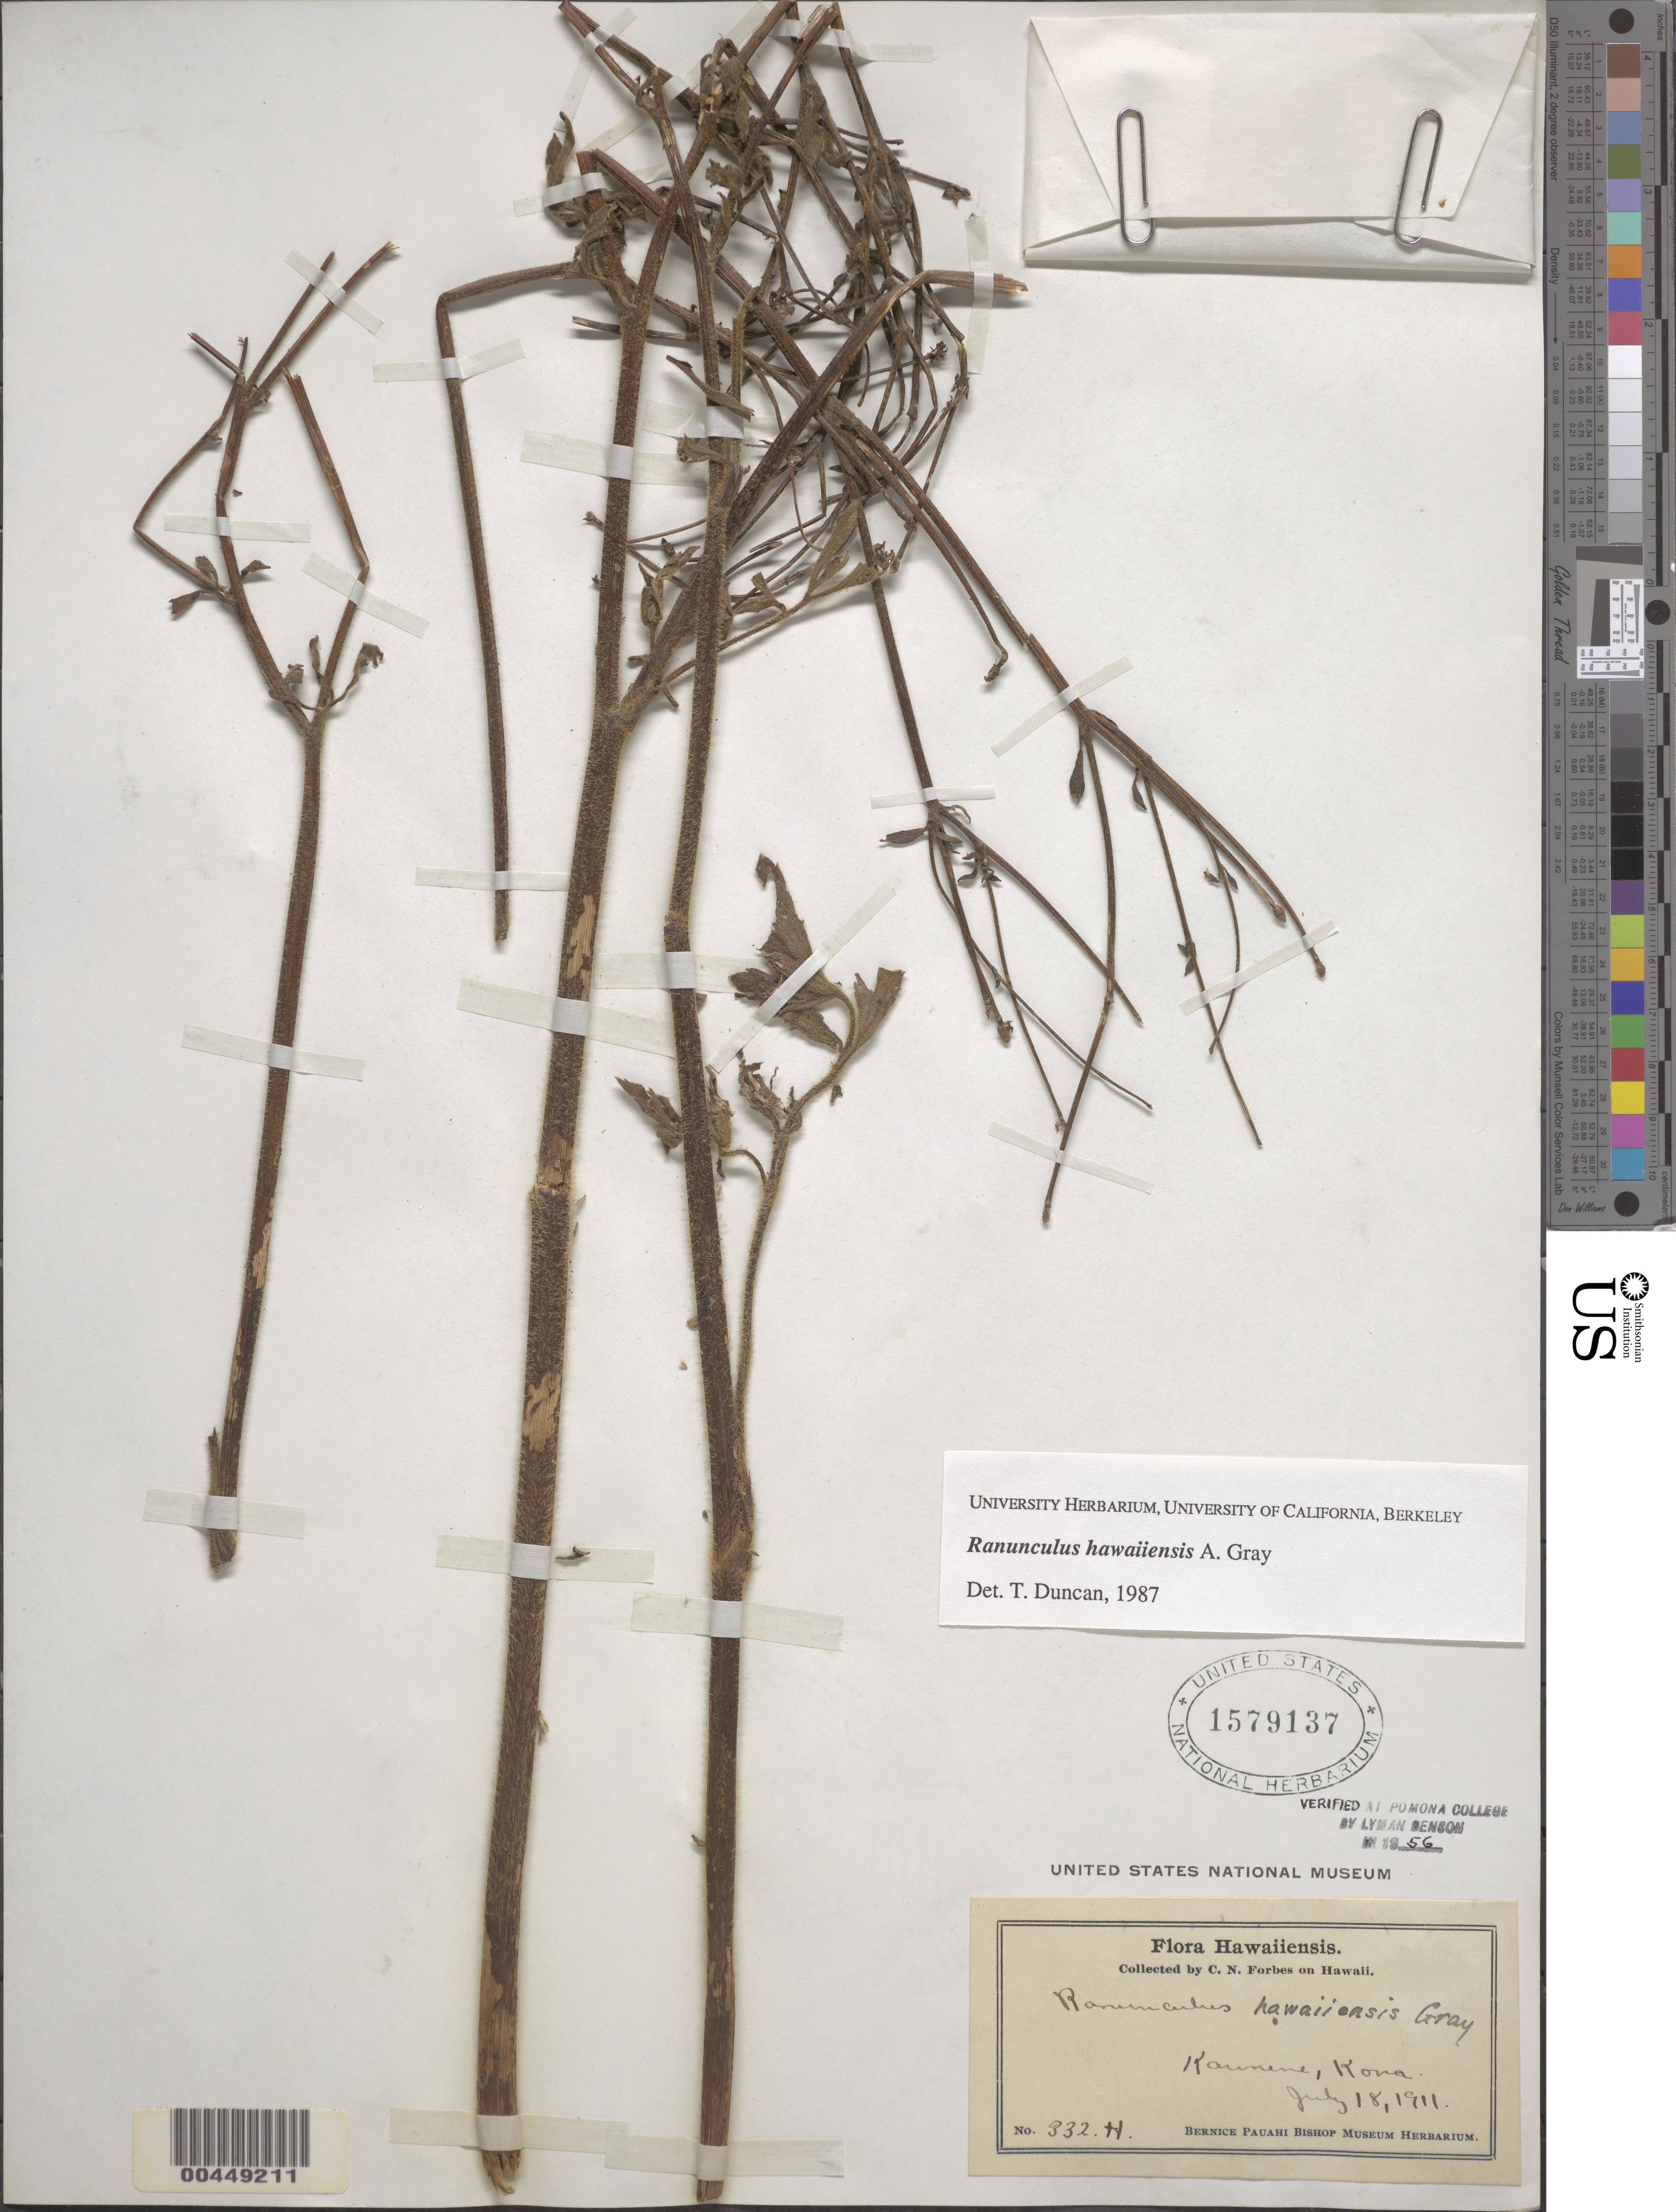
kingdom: Plantae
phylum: Tracheophyta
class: Magnoliopsida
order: Ranunculales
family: Ranunculaceae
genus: Ranunculus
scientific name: Ranunculus hawaiensis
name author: A. Gray in Wilkes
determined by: Duncan, T.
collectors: C. N. Forbes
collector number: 322.H.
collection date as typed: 18 Jul 1911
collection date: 1911-07-18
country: United States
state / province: Hawaii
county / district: Hawaii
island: Hawaii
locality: Kaunene, Kona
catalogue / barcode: US 1579137